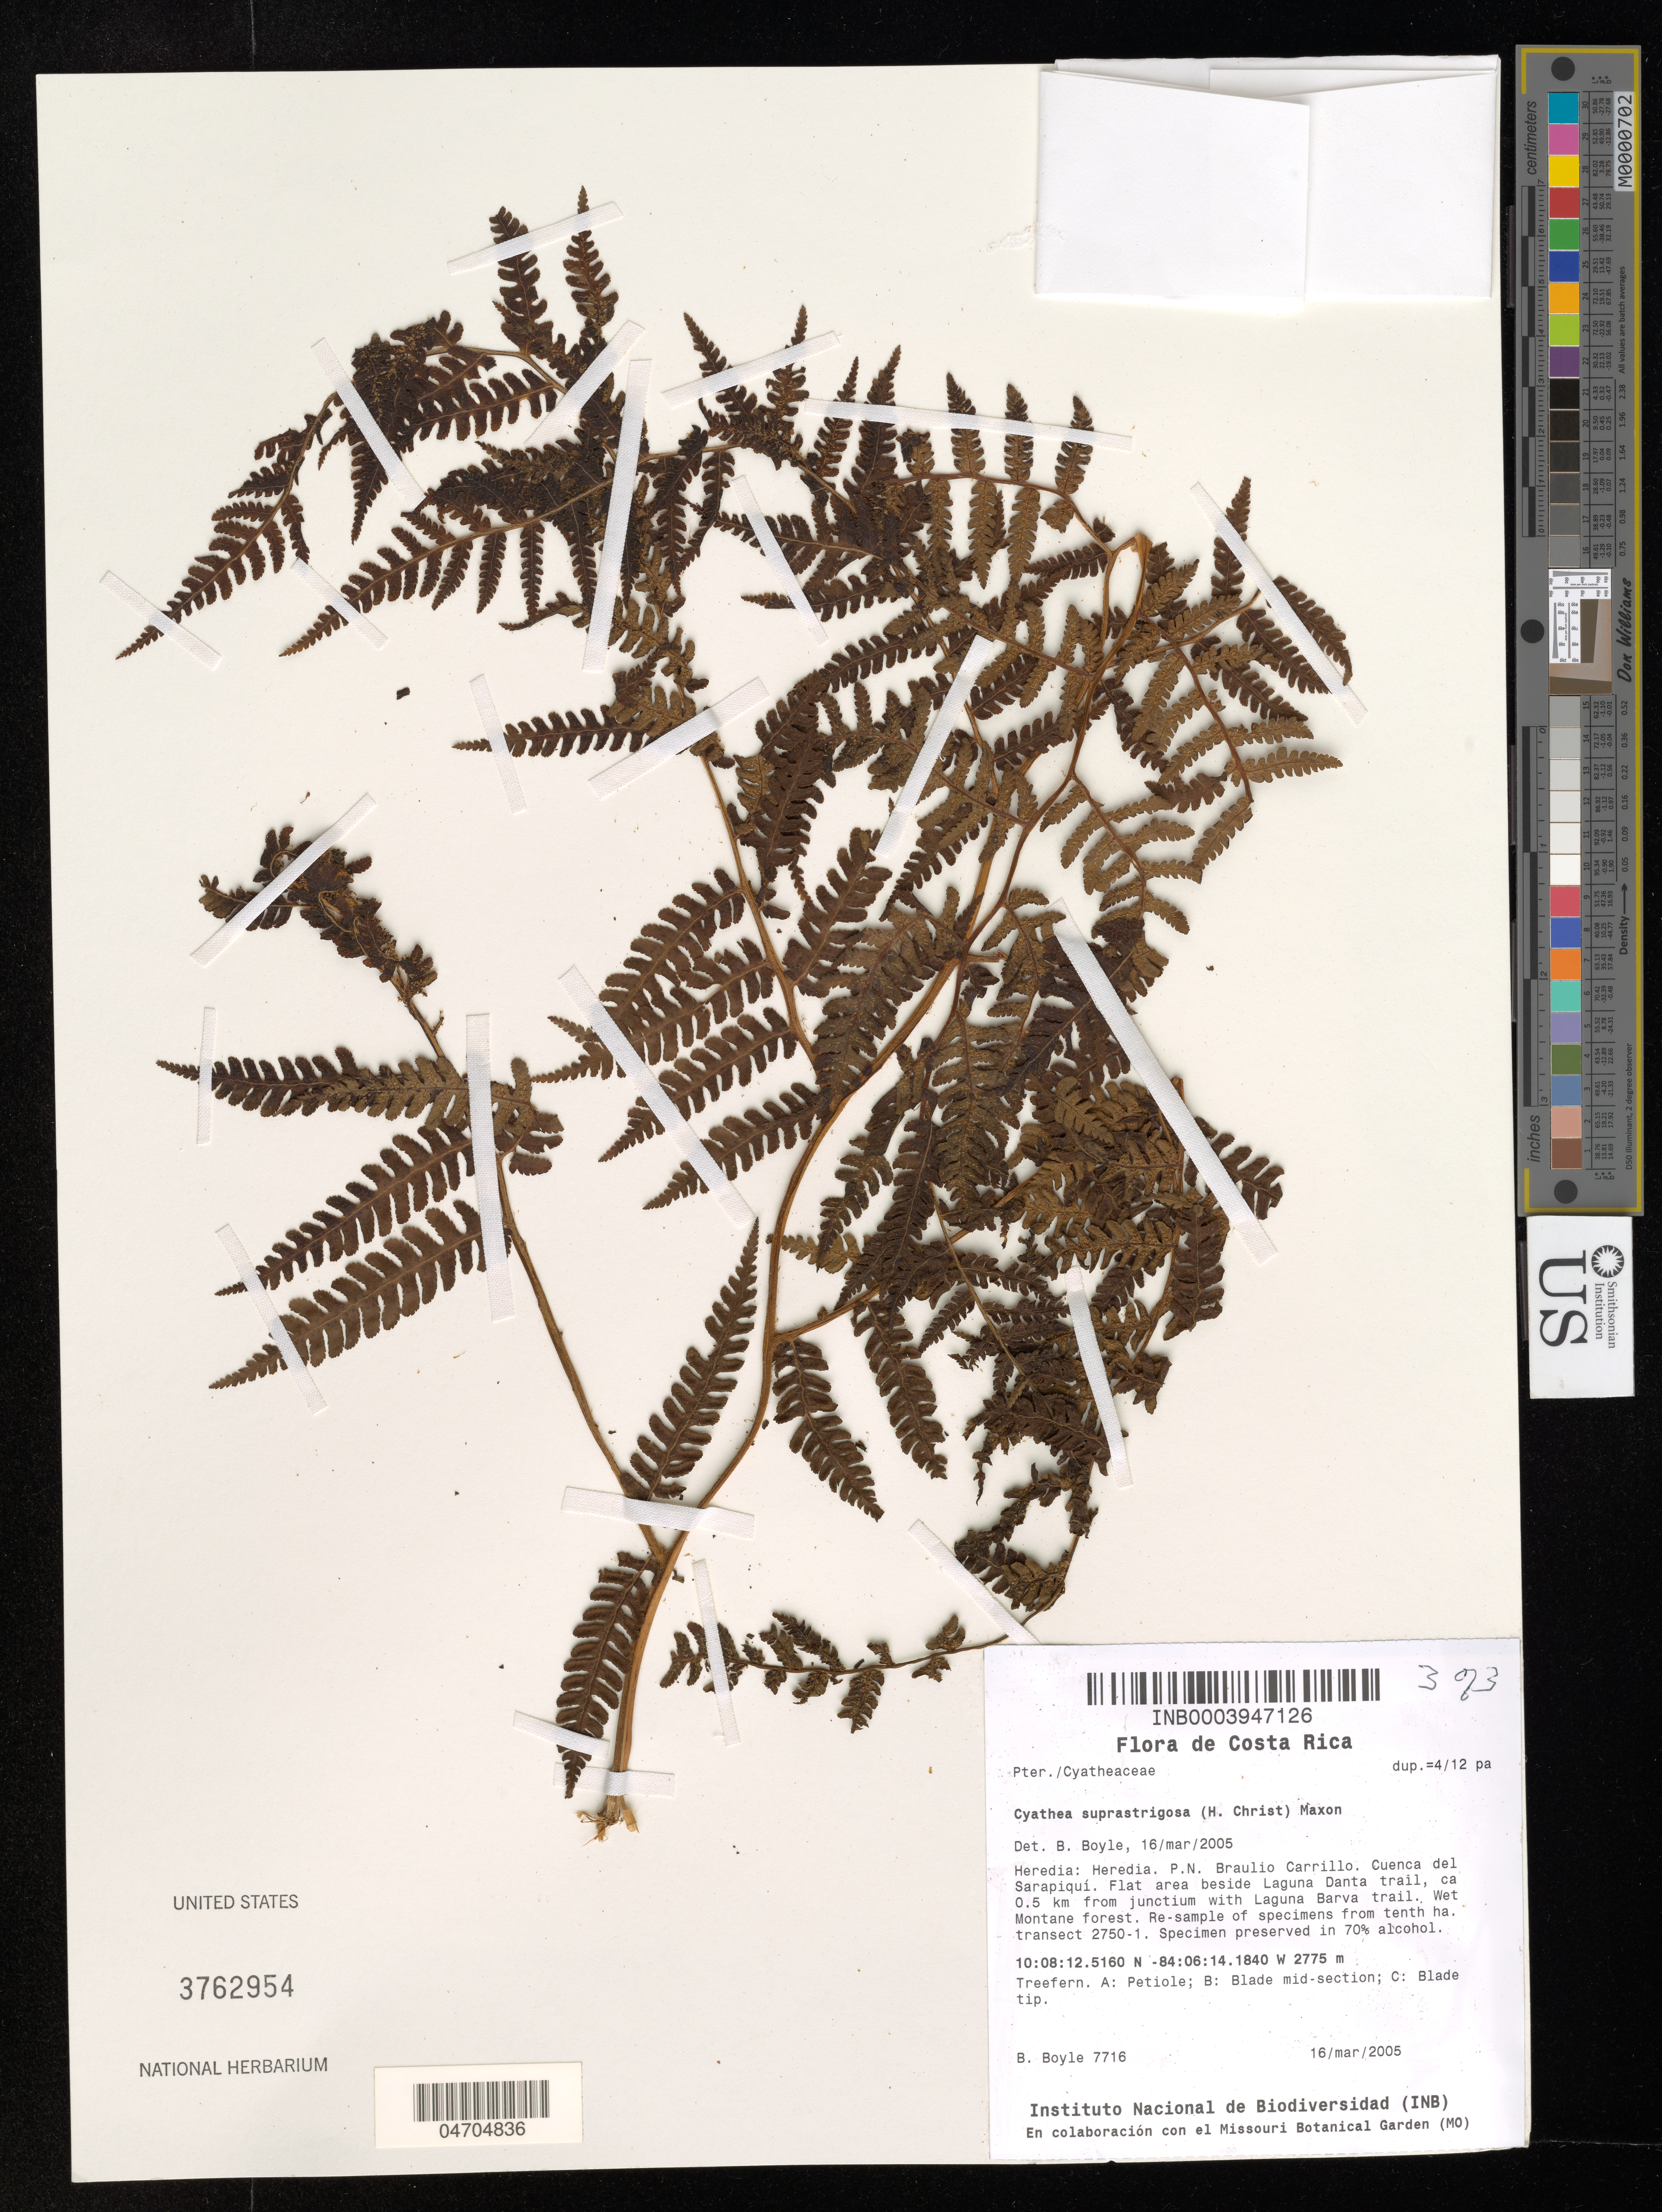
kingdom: Plantae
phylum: Tracheophyta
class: Polypodiopsida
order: Cyatheales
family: Cyatheaceae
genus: Cyathea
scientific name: Cyathea suprastrigosa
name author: (Christ) Maxon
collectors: B. Boyle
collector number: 7716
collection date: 2005-03-16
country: Costa Rica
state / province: Heredia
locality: Heredia. P.N. Braulio Carrillo. Cuenca del Sarapiquí. Flat area beside Laguna Danta trail, ca 0.5 km from junctium with Laguna Barva trail.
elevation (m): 2775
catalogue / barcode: US 3762954